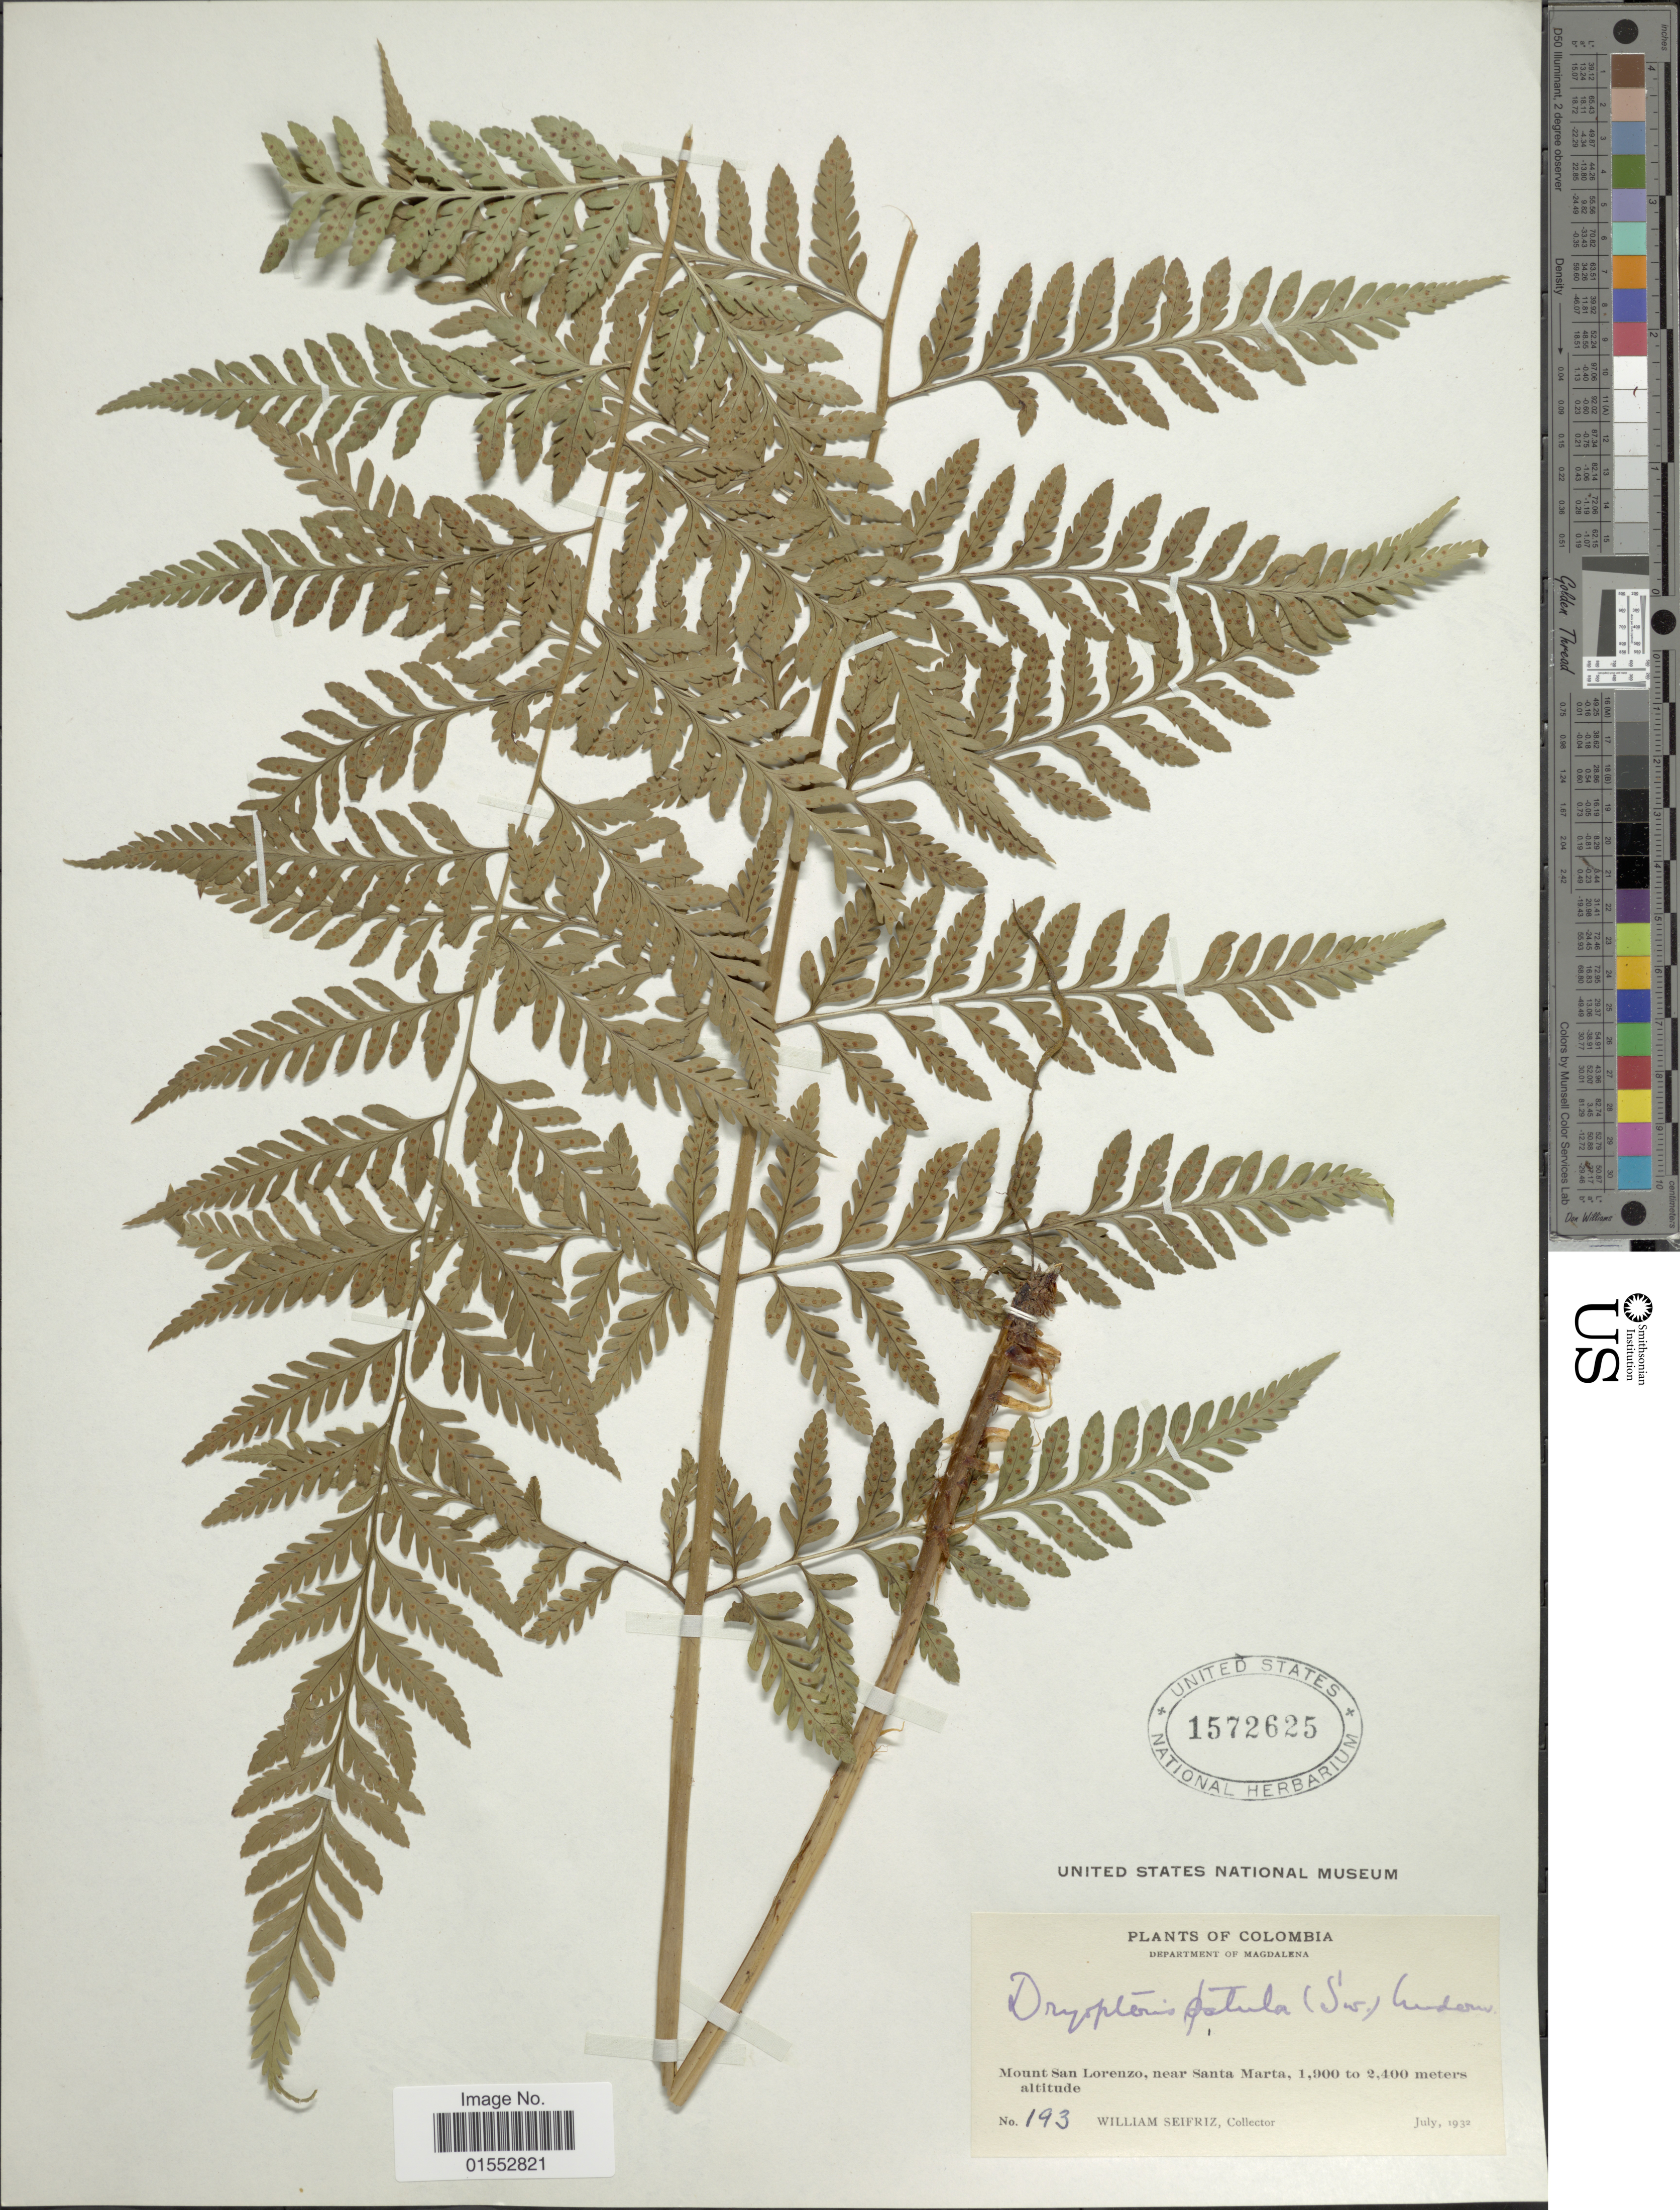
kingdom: Plantae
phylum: Tracheophyta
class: Polypodiopsida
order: Polypodiales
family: Dryopteridaceae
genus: Dryopteris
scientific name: Dryopteris patula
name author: (Sw.) Underw.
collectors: W. Seifriz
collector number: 193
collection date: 1932-07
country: Colombia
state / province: Magdalena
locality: Mount San Lorenzo, near Santa Marta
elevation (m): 1900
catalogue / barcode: US 1572625